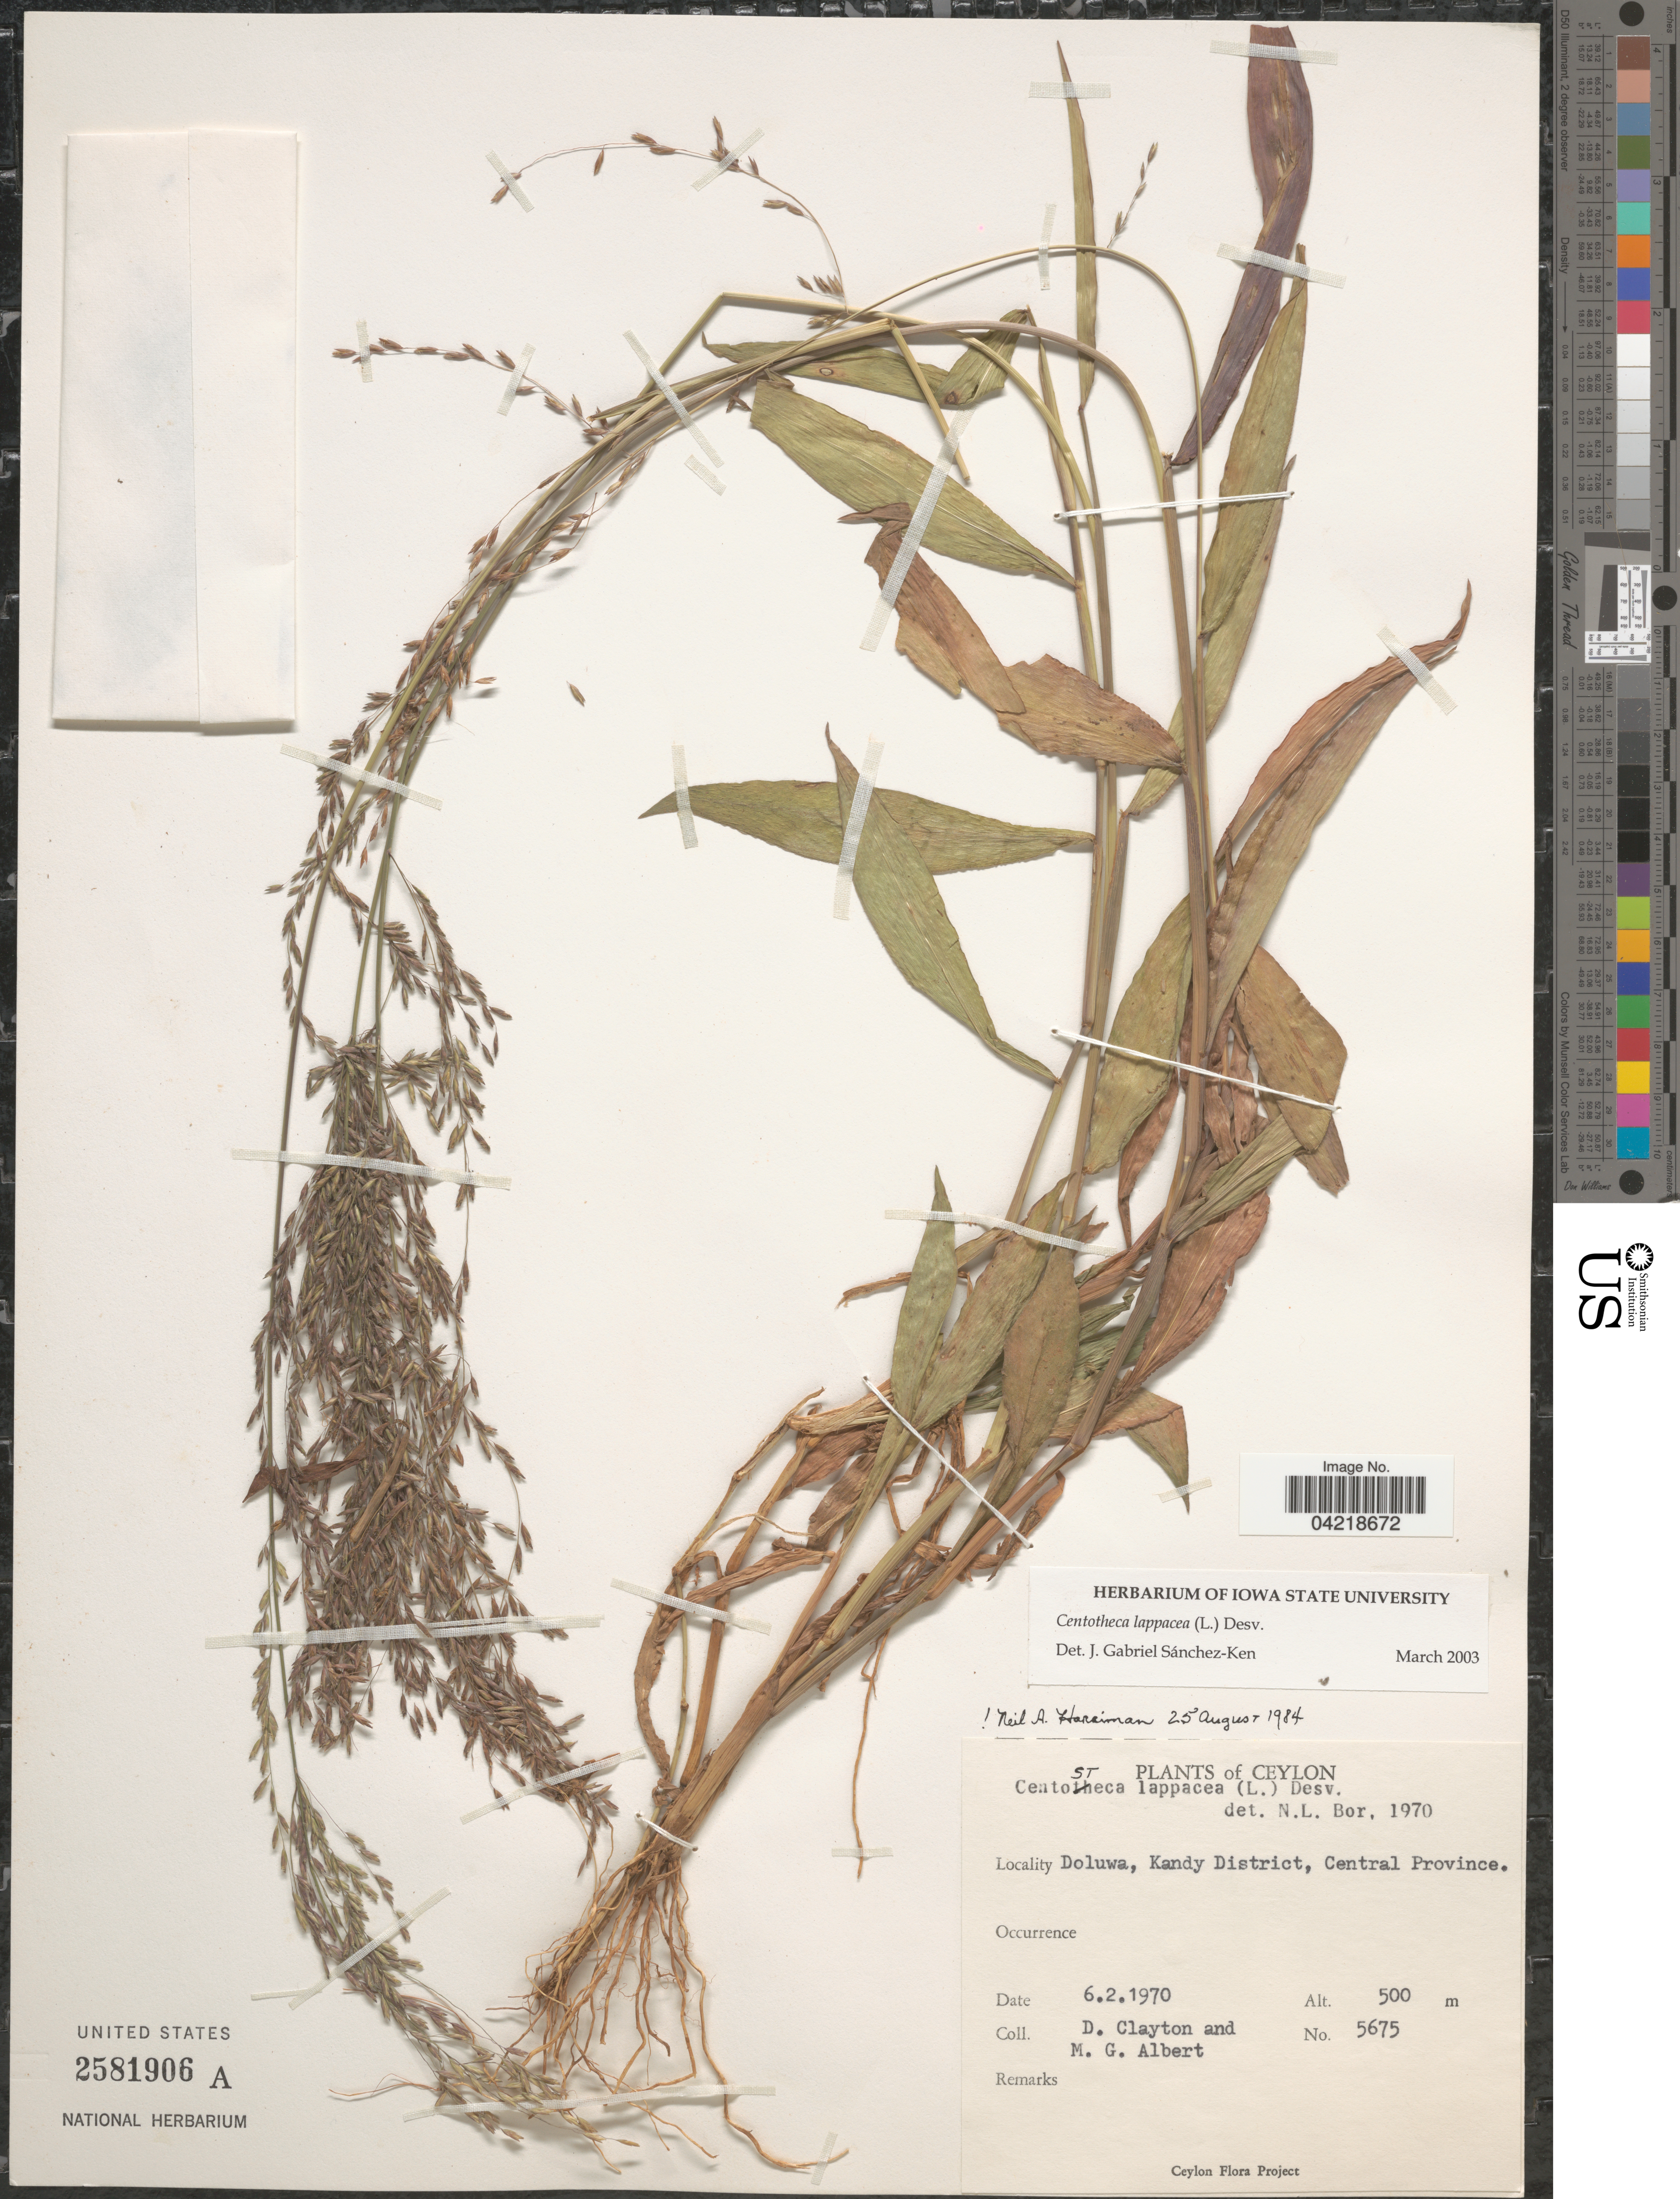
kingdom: Plantae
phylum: Tracheophyta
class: Liliopsida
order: Poales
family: Poaceae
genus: Centotheca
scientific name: Centotheca lappacea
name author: (L.) Desv.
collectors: D. Clayton & M. G. Albert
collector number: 5675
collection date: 1970-02-06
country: Sri Lanka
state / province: Central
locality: Ceylon. Doluwa, Kandy District.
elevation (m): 500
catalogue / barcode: US 2581906A